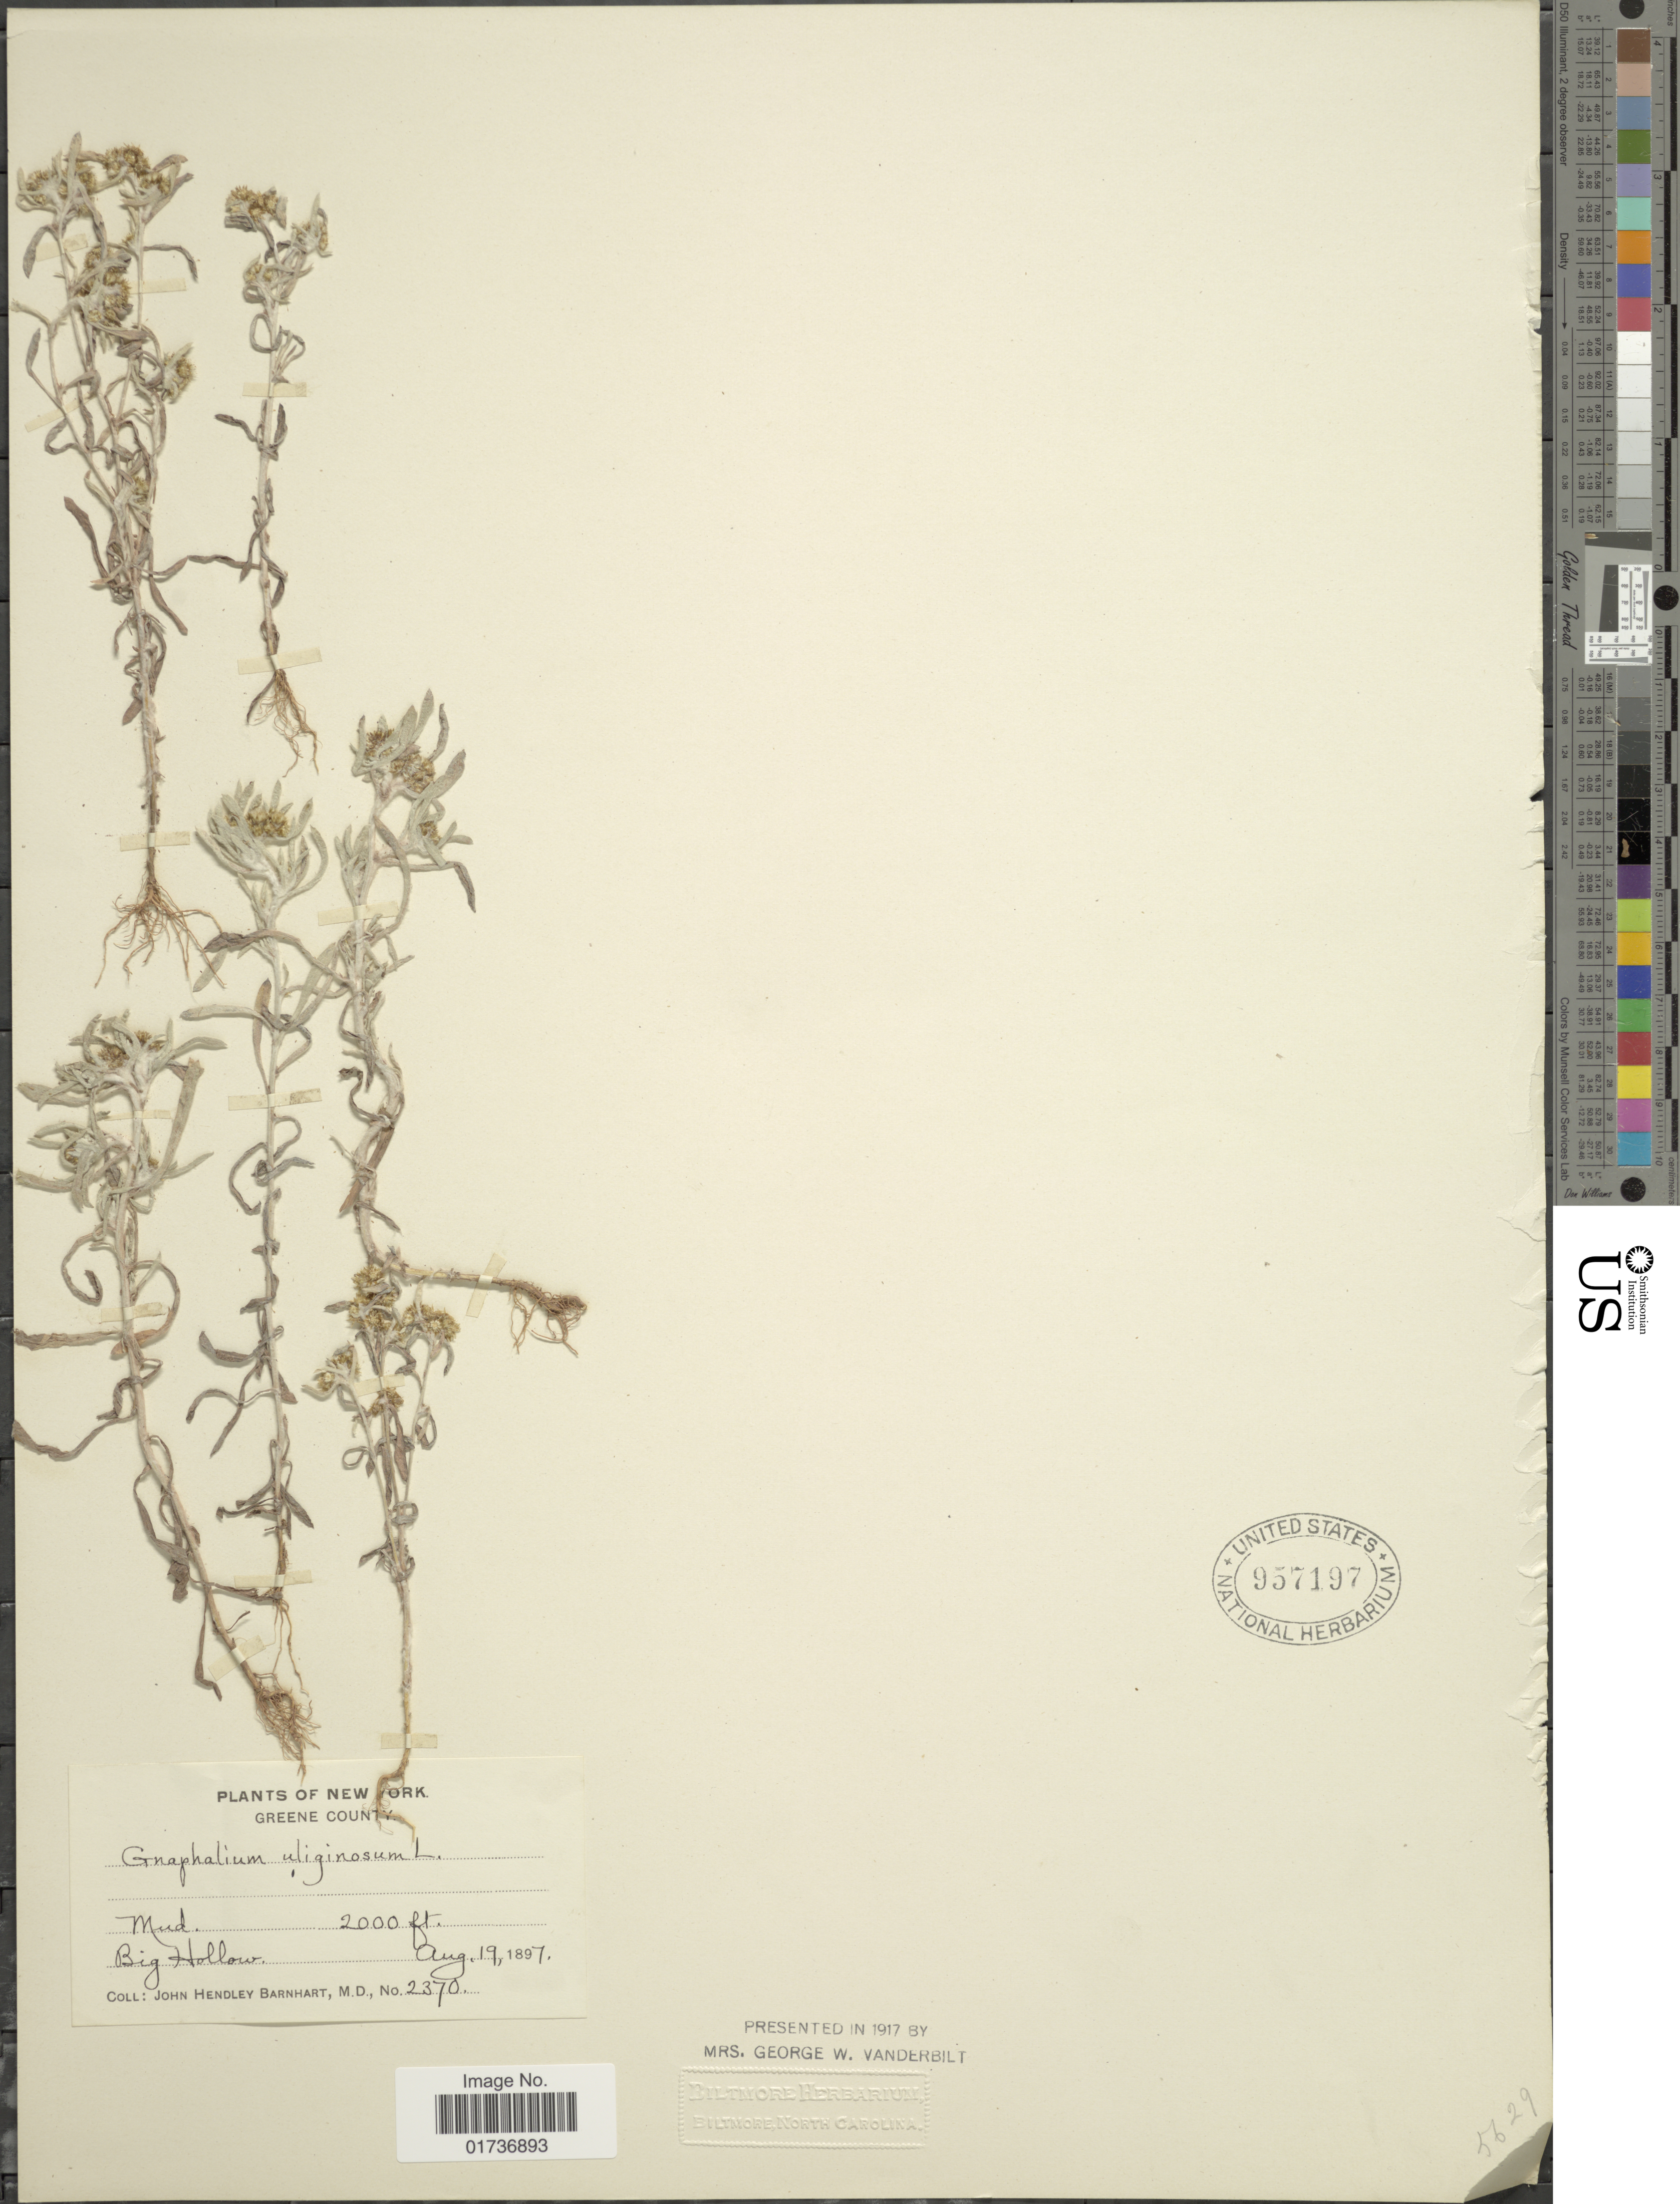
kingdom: Plantae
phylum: Tracheophyta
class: Magnoliopsida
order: Asterales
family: Asteraceae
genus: Gnaphalium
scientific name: Gnaphalium uliginosum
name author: L.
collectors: J. H. Barnhart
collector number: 2370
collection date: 1897-08-19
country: United States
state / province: New York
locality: Greene County, Mud, Big Hollow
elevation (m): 610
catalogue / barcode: US 957197